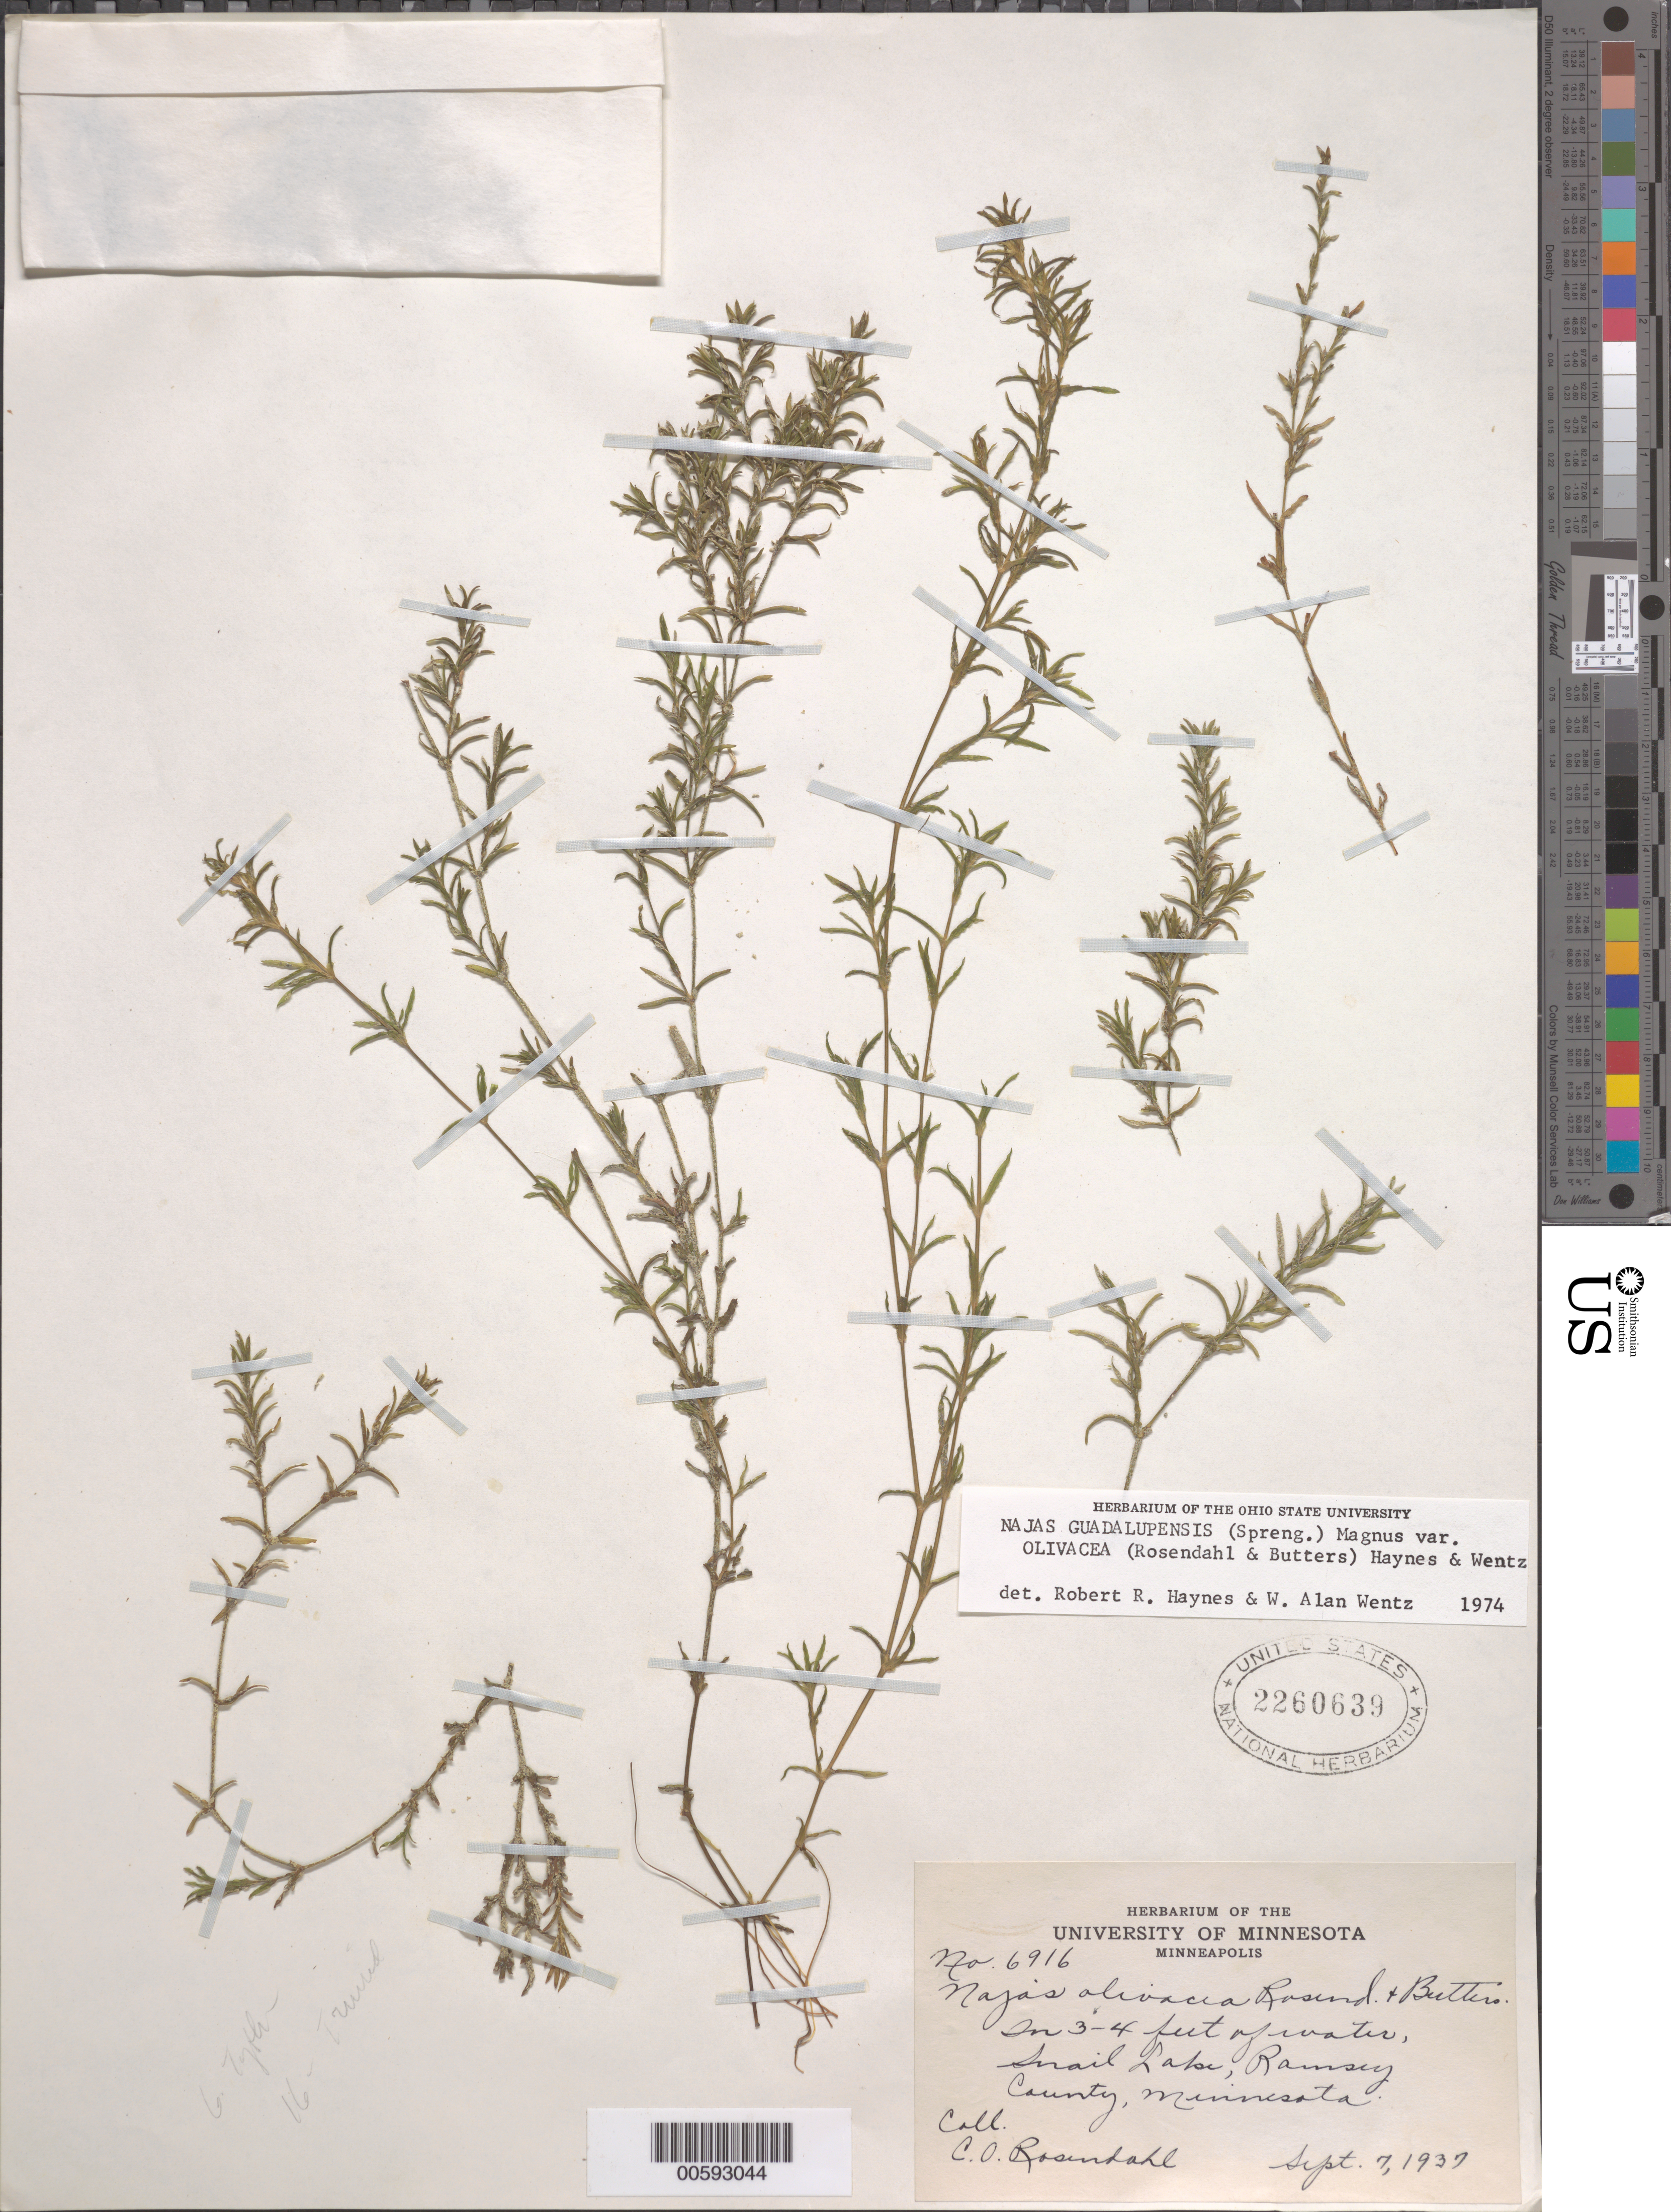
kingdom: Plantae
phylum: Tracheophyta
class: Liliopsida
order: Alismatales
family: Hydrocharitaceae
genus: Najas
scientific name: Najas guadalupensis var. olivacea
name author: (Rosend. & Butters) R.R. Haynes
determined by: Haynes, R. R.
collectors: C. O. Rosendahl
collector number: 6916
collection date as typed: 07 Sep 1937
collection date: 1937-09-07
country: United States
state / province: Minnesota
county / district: Ramsey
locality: Snail Lake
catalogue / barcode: US 2260639